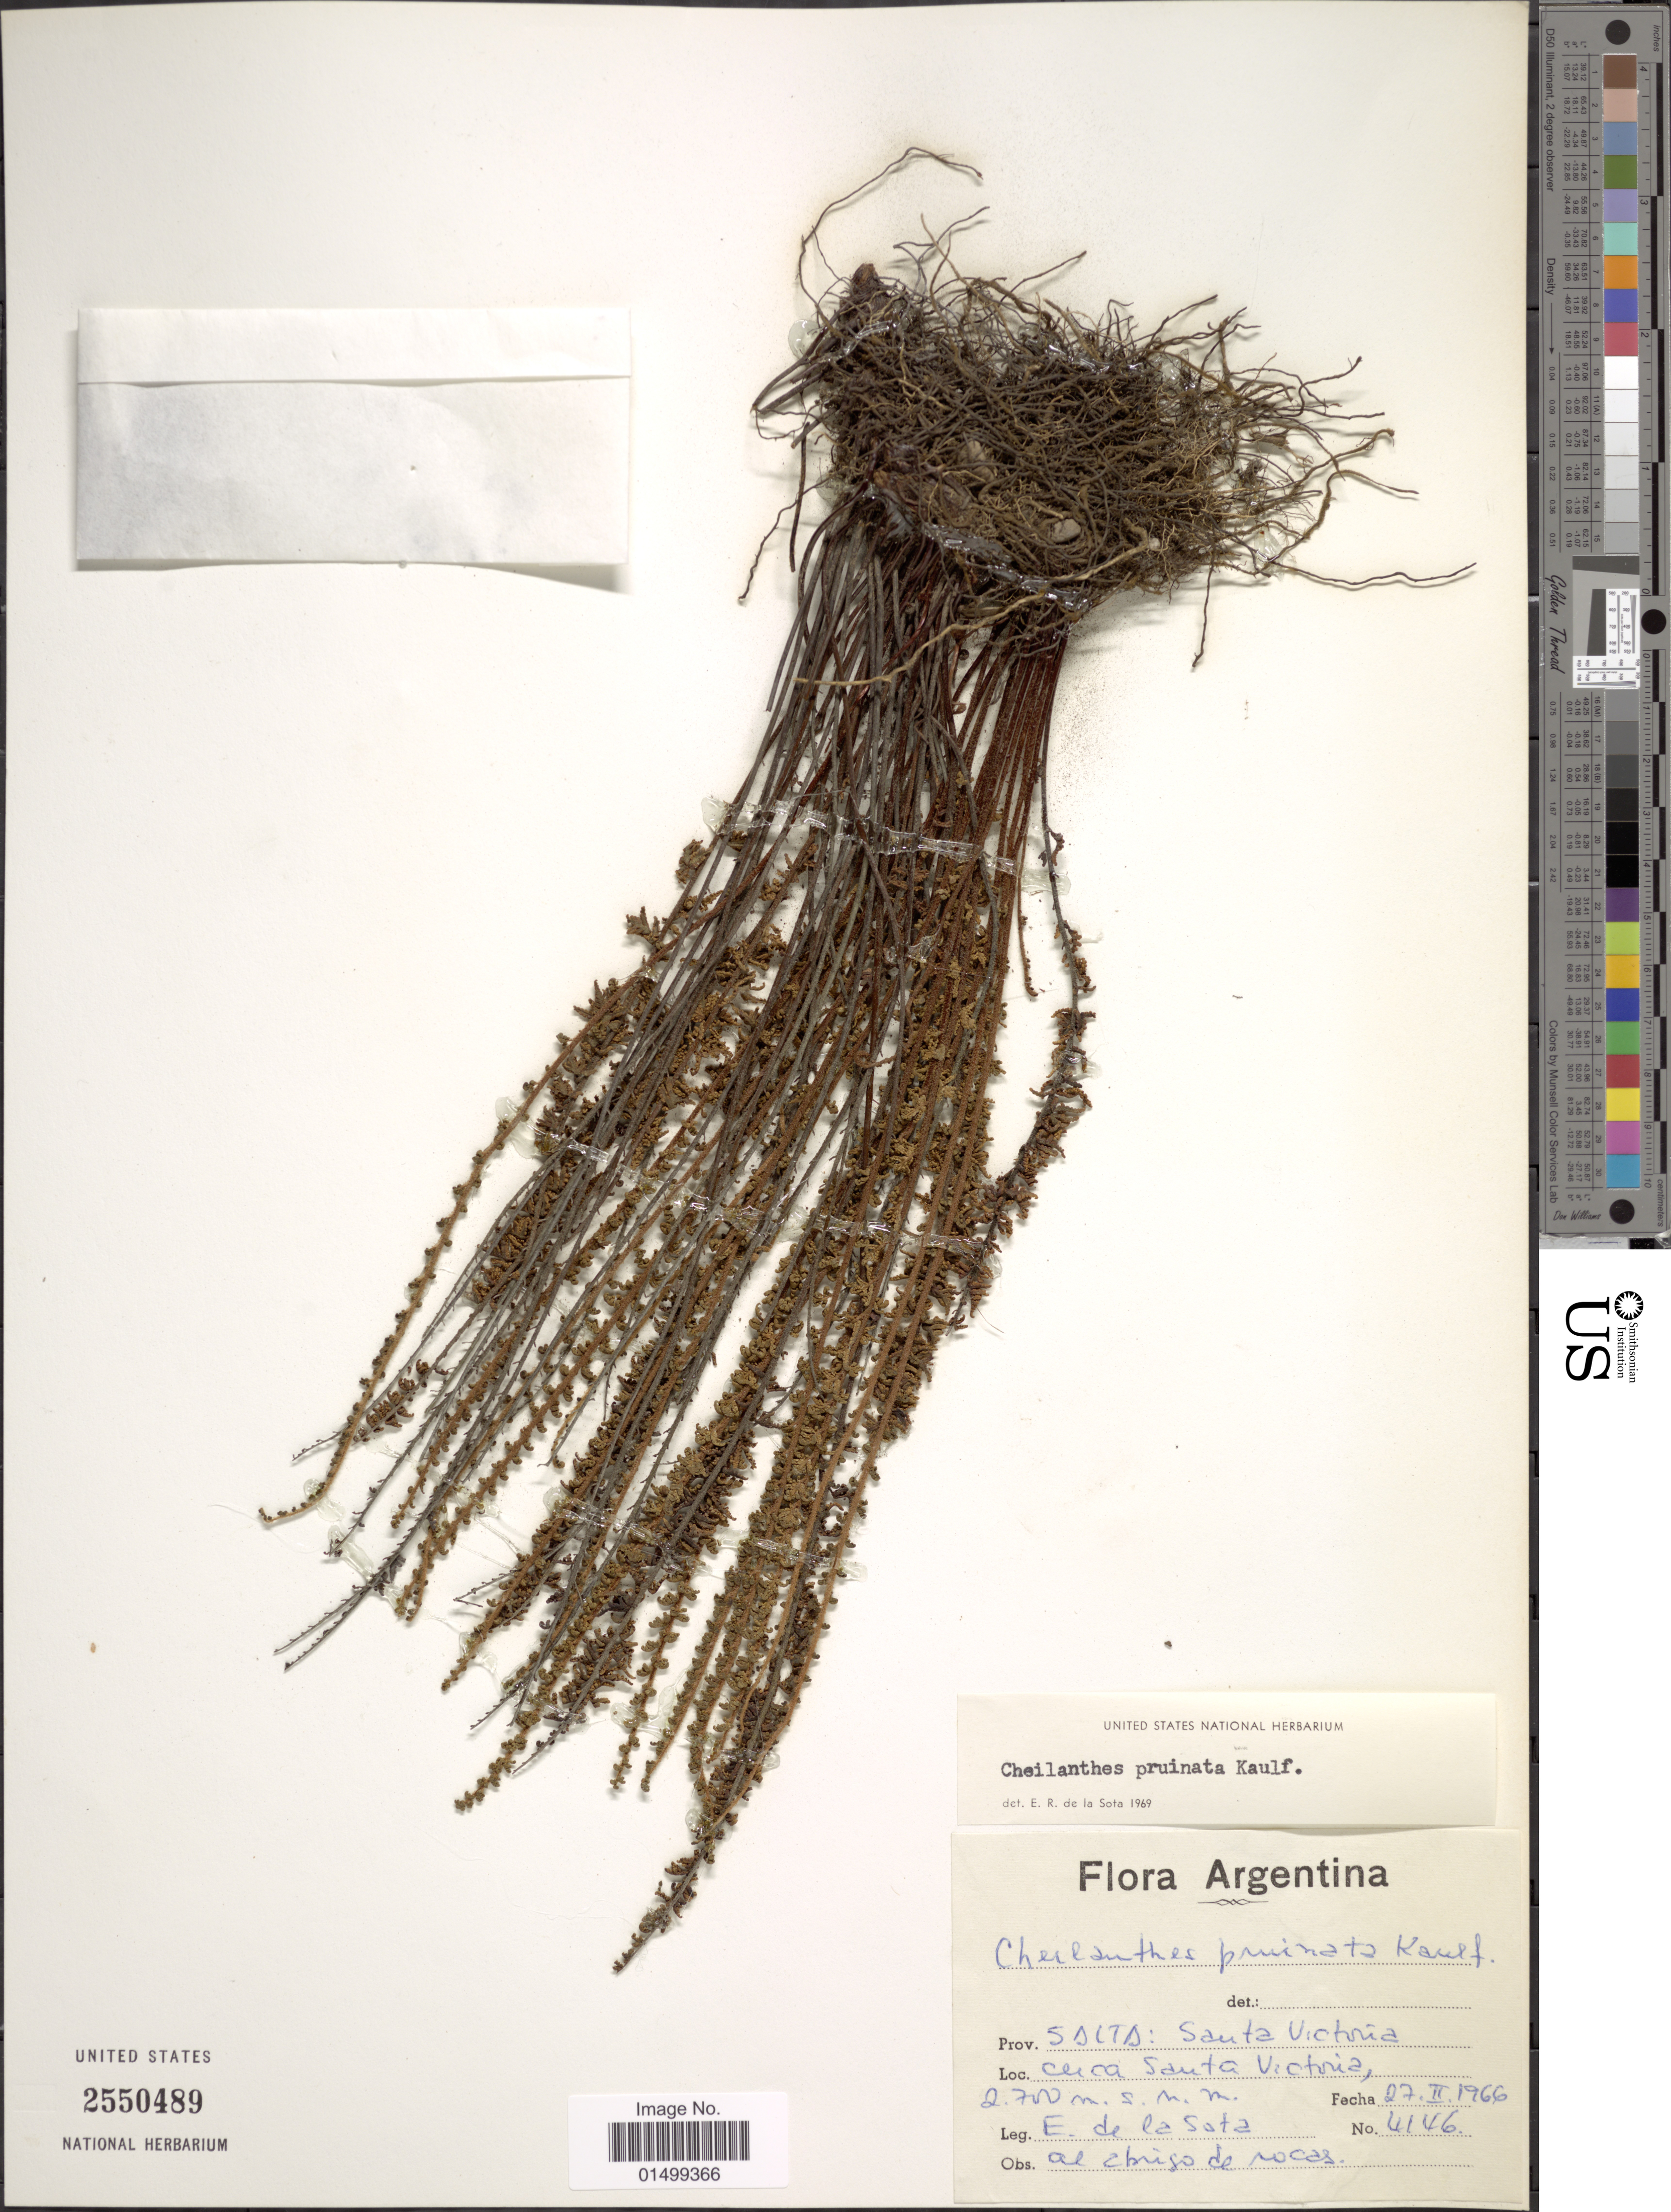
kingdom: Plantae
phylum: Tracheophyta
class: Polypodiopsida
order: Polypodiales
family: Pteridaceae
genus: Cheilanthes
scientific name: Cheilanthes pruinata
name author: Kaulf.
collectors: E. R. de la Sota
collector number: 4146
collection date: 1966-02-27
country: Argentina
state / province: Salta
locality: Santa Victoria, cerca Santa Victoria.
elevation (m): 2700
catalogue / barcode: US 2550489